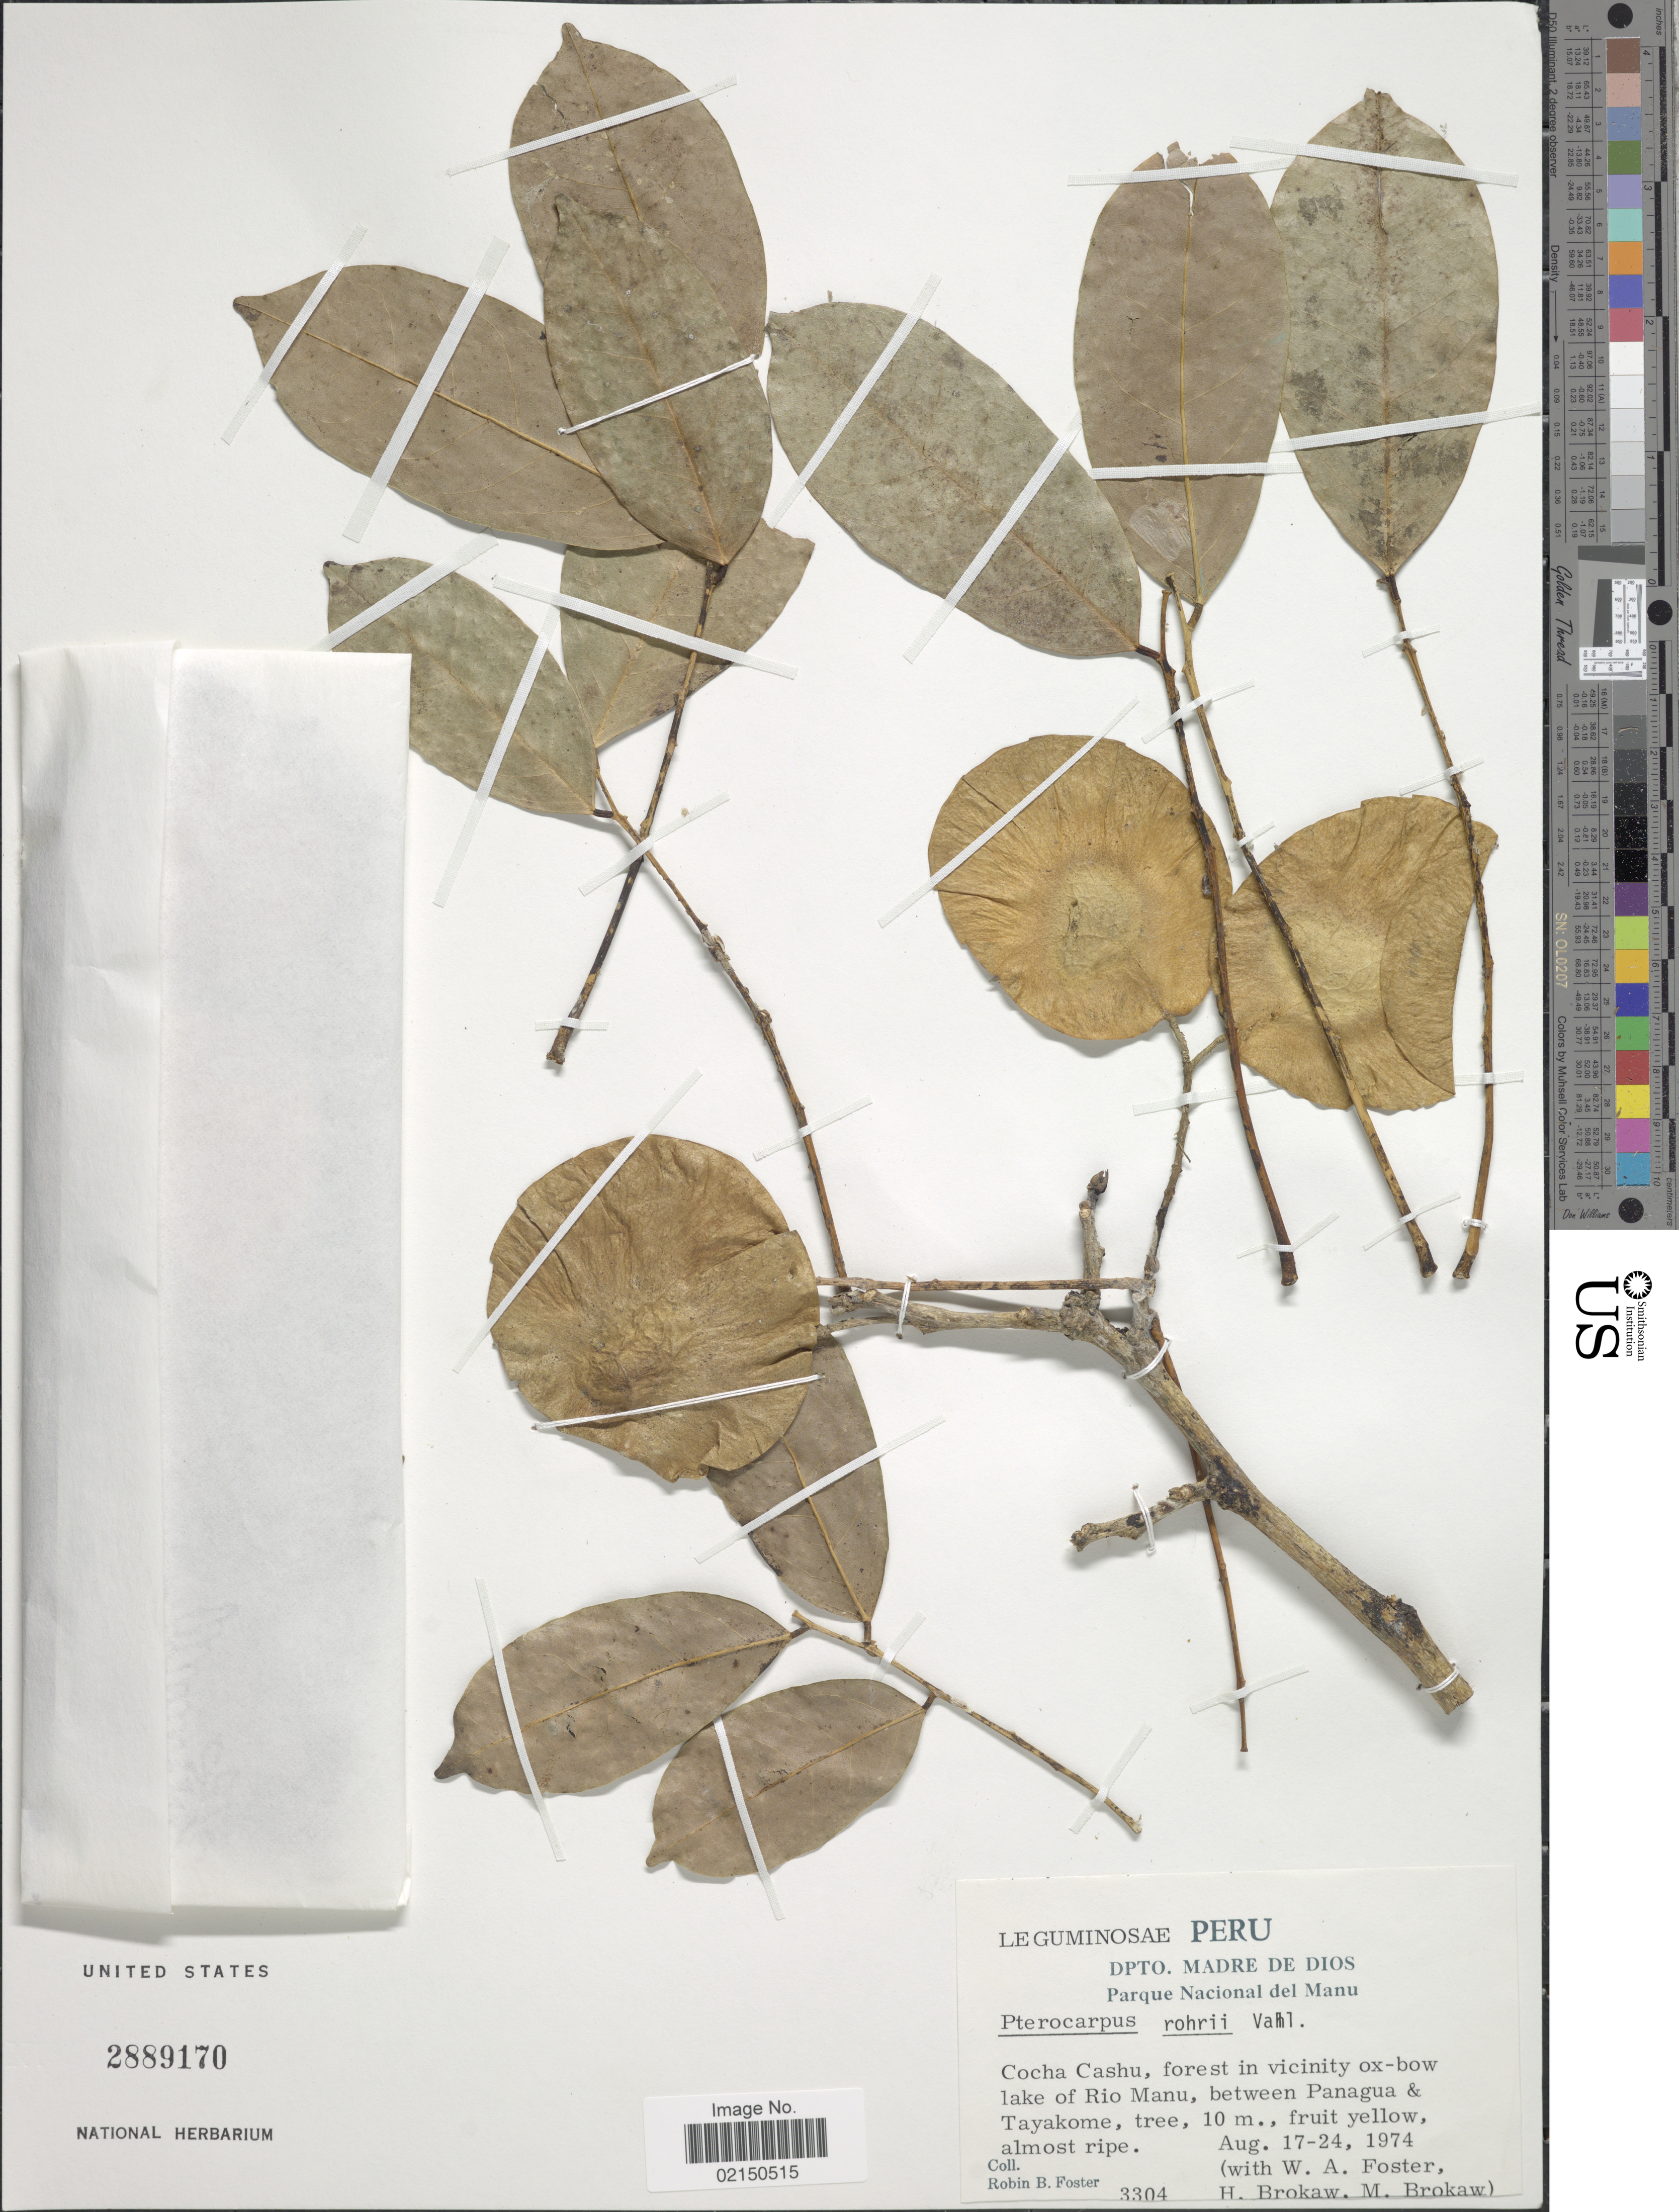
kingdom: Plantae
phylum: Tracheophyta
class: Magnoliopsida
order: Fabales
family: Fabaceae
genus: Pterocarpus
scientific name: Pterocarpus rohrii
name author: Vahl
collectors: R. B. Foster, W. Foster, H. Brokaw & M. Brokaw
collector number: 3304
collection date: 1974-08-17/1974-08-24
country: Peru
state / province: Madre de Dios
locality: Parque Nacional del Manu, Cocha Cashu, forest in vicinity ox-bow lake of Rio Manu, between Panagua & Tayakome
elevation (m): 10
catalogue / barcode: US 2889170